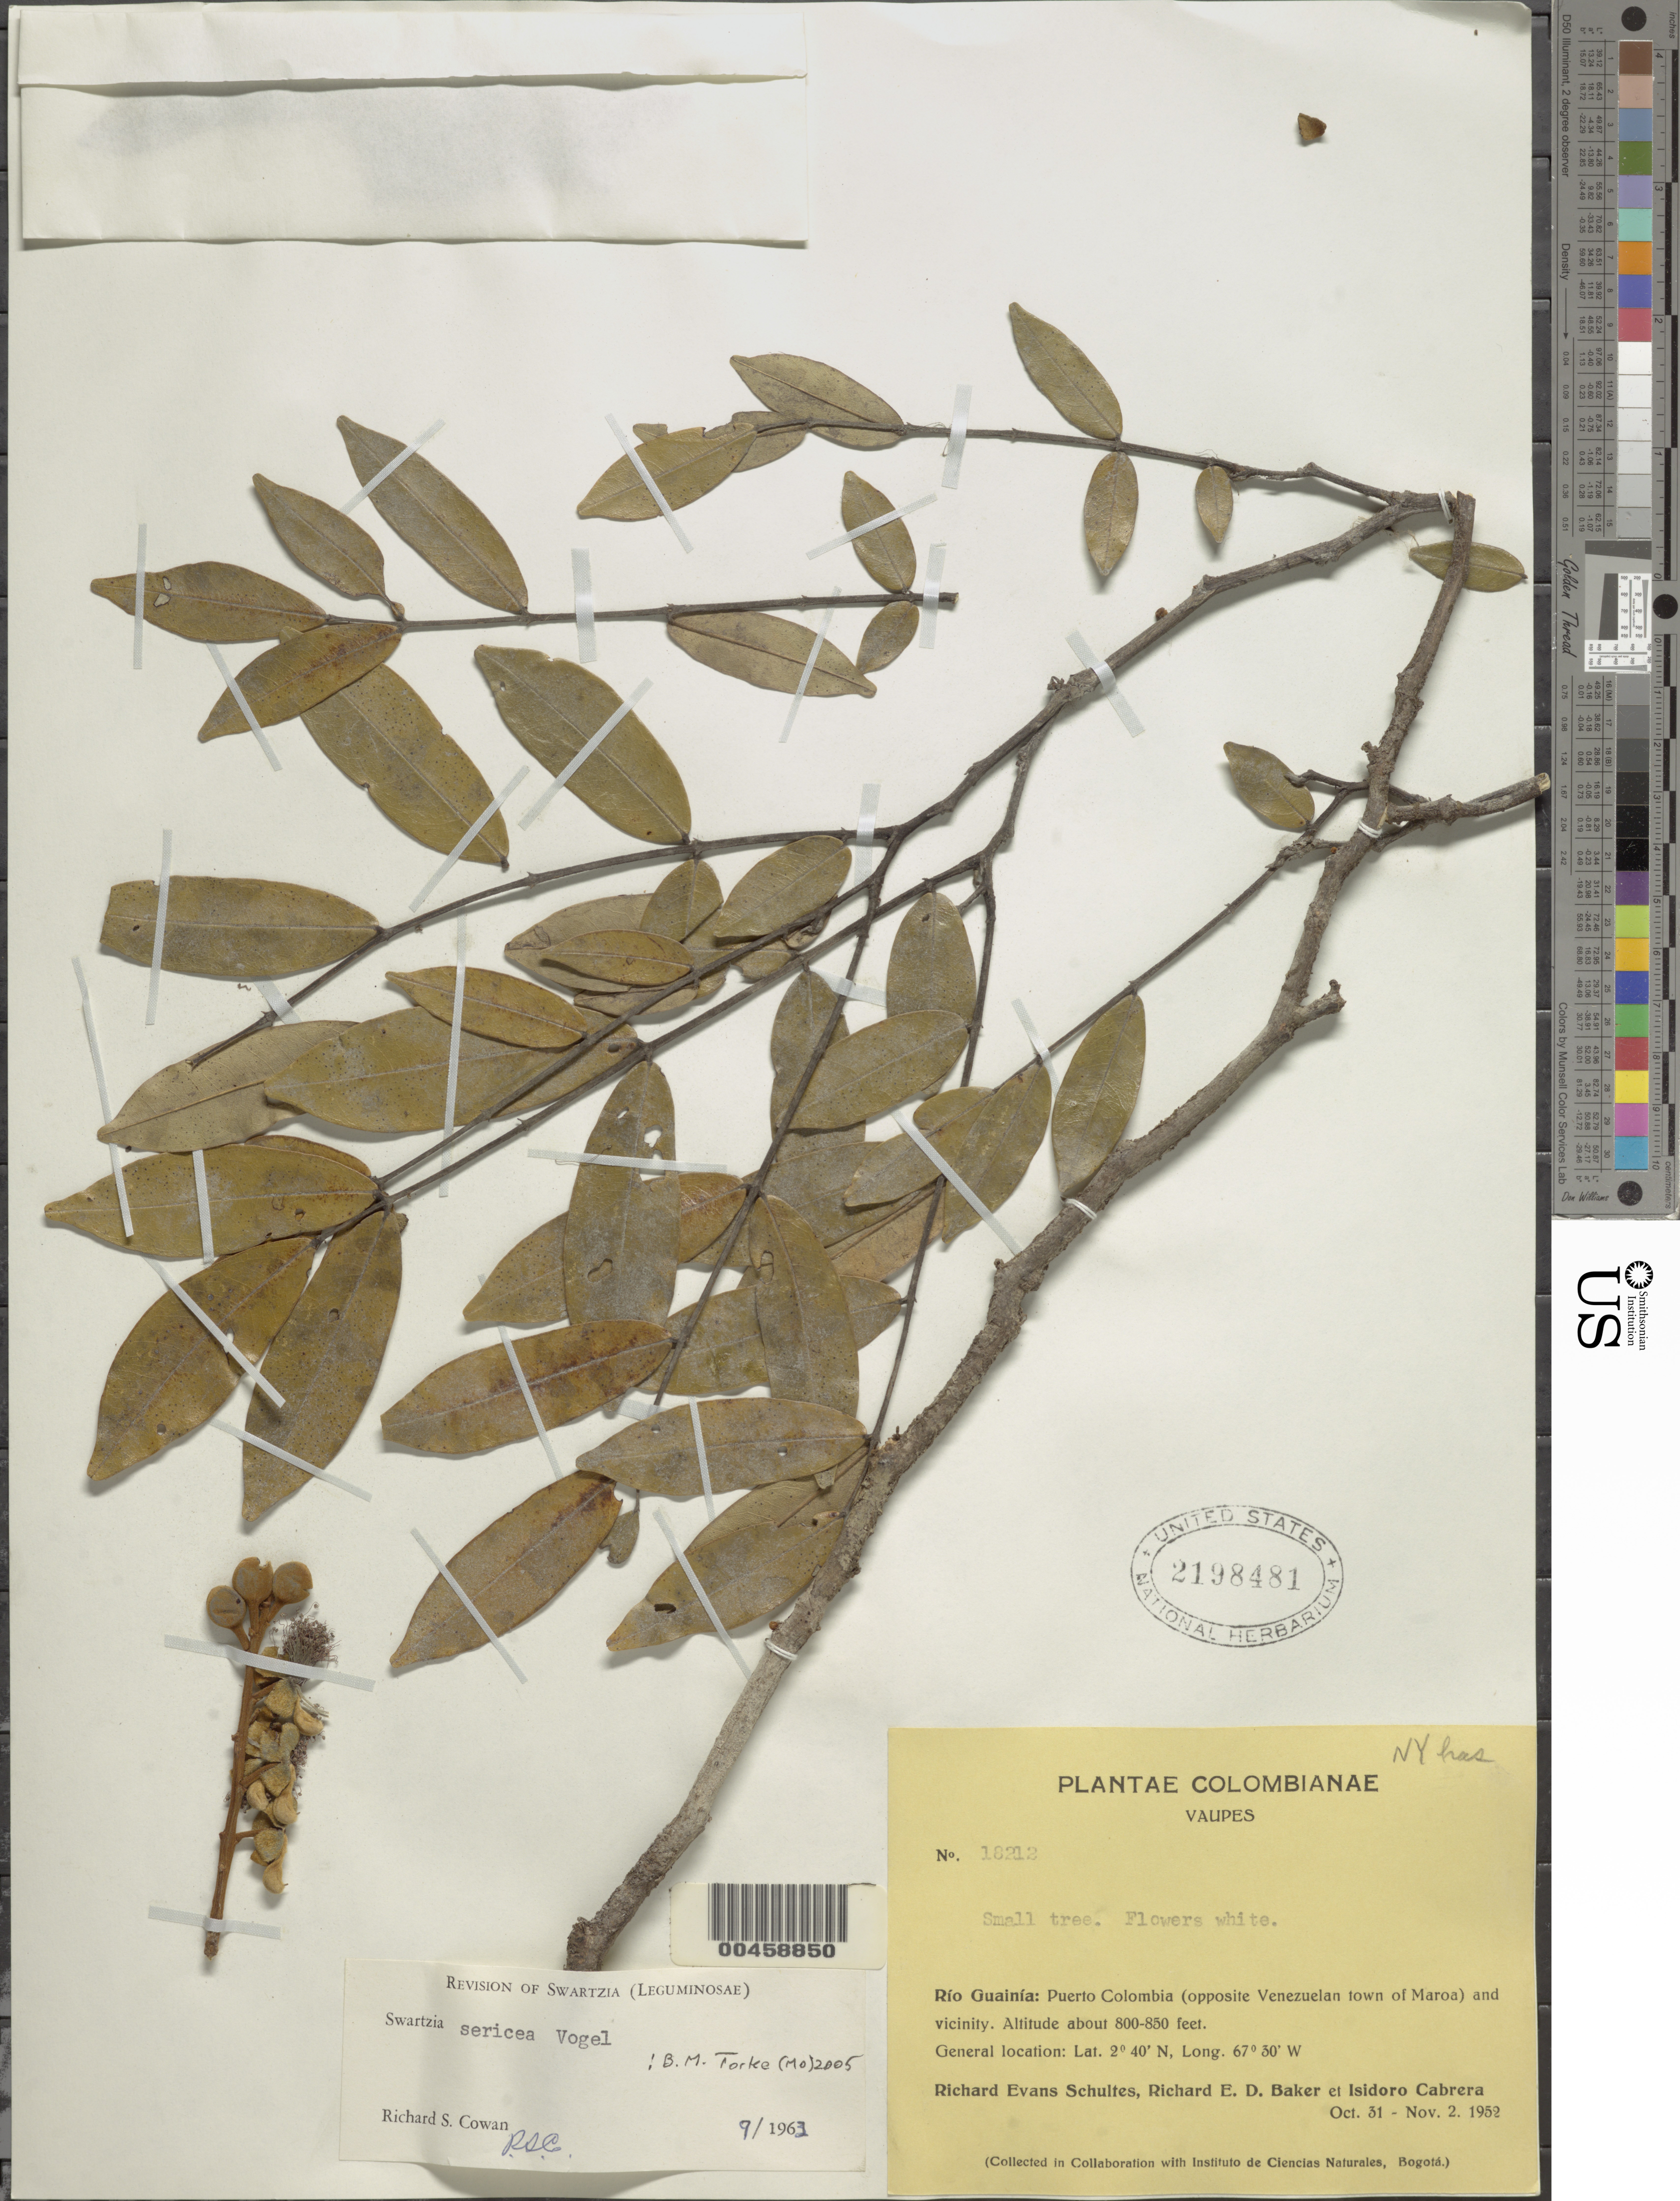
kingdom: Plantae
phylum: Tracheophyta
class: Magnoliopsida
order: Fabales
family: Fabaceae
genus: Swartzia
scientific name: Swartzia sericea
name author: Vogel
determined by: Cowan, R. S.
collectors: R. E. Schultes, R. E. D. Baker & I. Cabrera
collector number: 18212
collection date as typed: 31 Oct 1952 to 02 Nov 1952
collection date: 1952-10-31/1952-11-02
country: Colombia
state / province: Vaupés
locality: Rio Guainia; Puerto Colombia (opposite Venezuelan town of Maroa) and vicinity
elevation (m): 800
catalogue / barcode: US 2198481